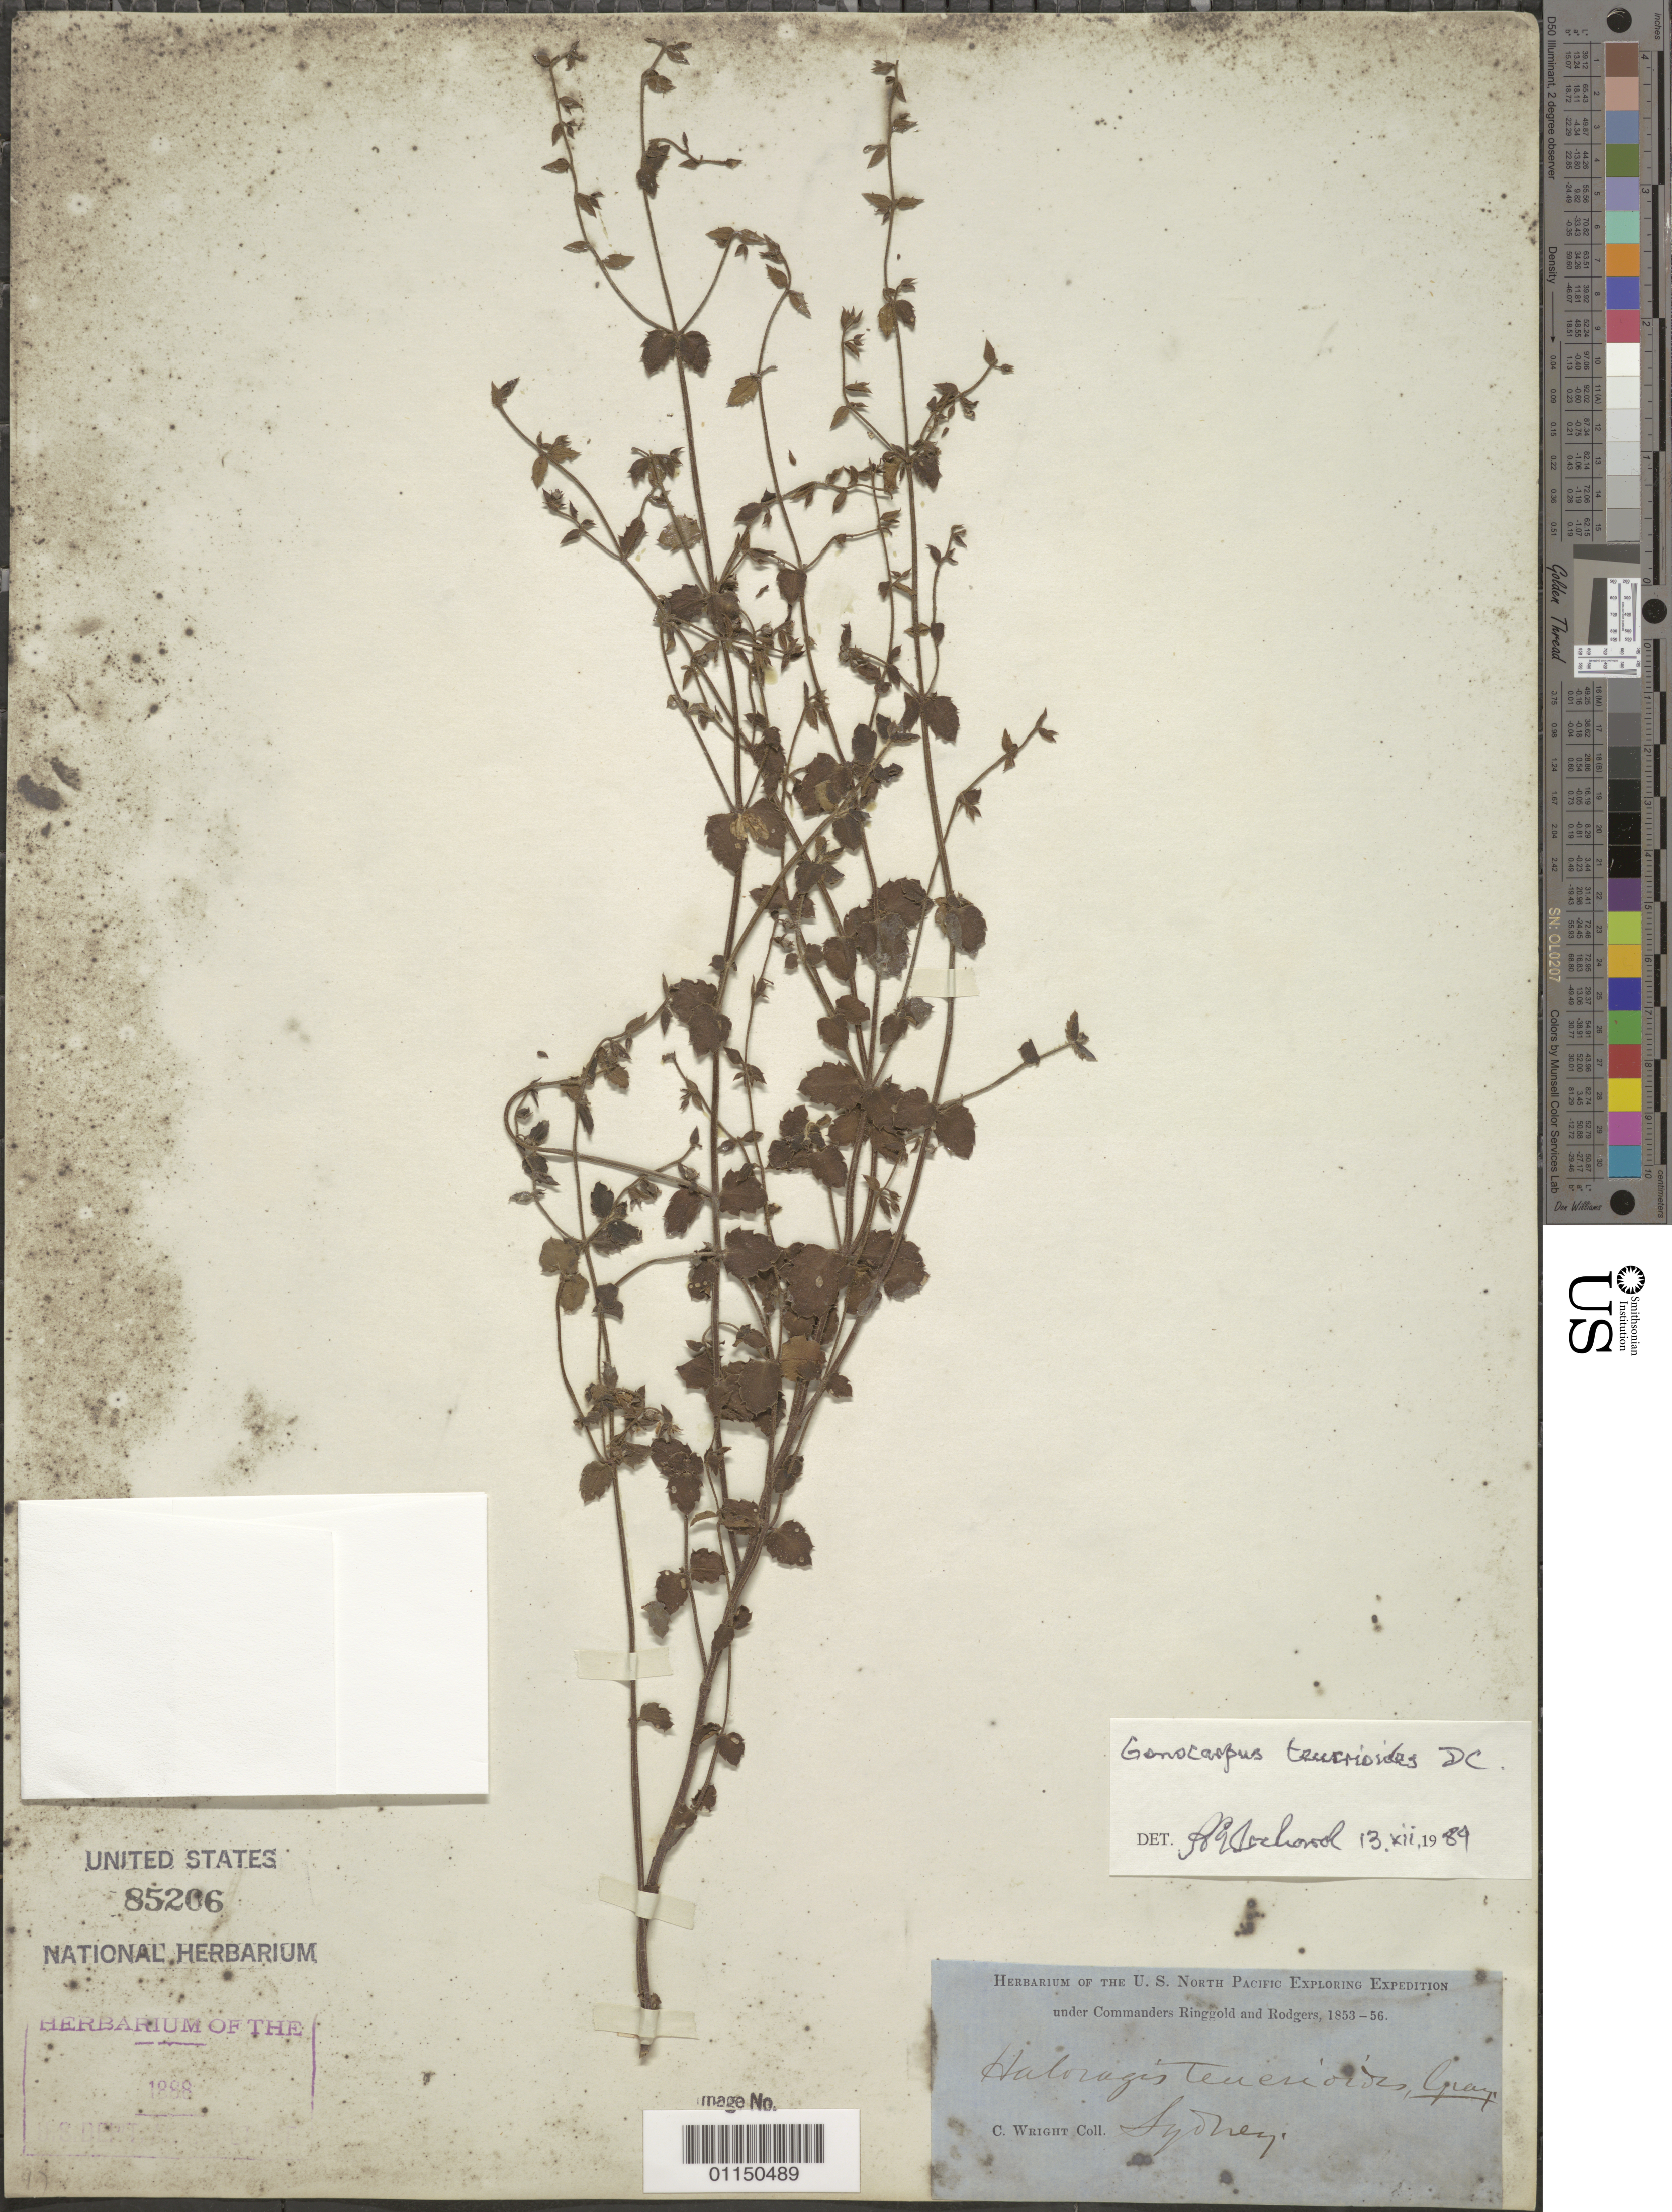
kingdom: Plantae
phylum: Tracheophyta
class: Magnoliopsida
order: Saxifragales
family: Haloragaceae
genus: Gonocarpus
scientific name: Gonocarpus teucrioides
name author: DC.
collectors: C. Wright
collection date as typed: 1853 to -- -- 1856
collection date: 1853/1856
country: Australia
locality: Sydney.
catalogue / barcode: US 85206